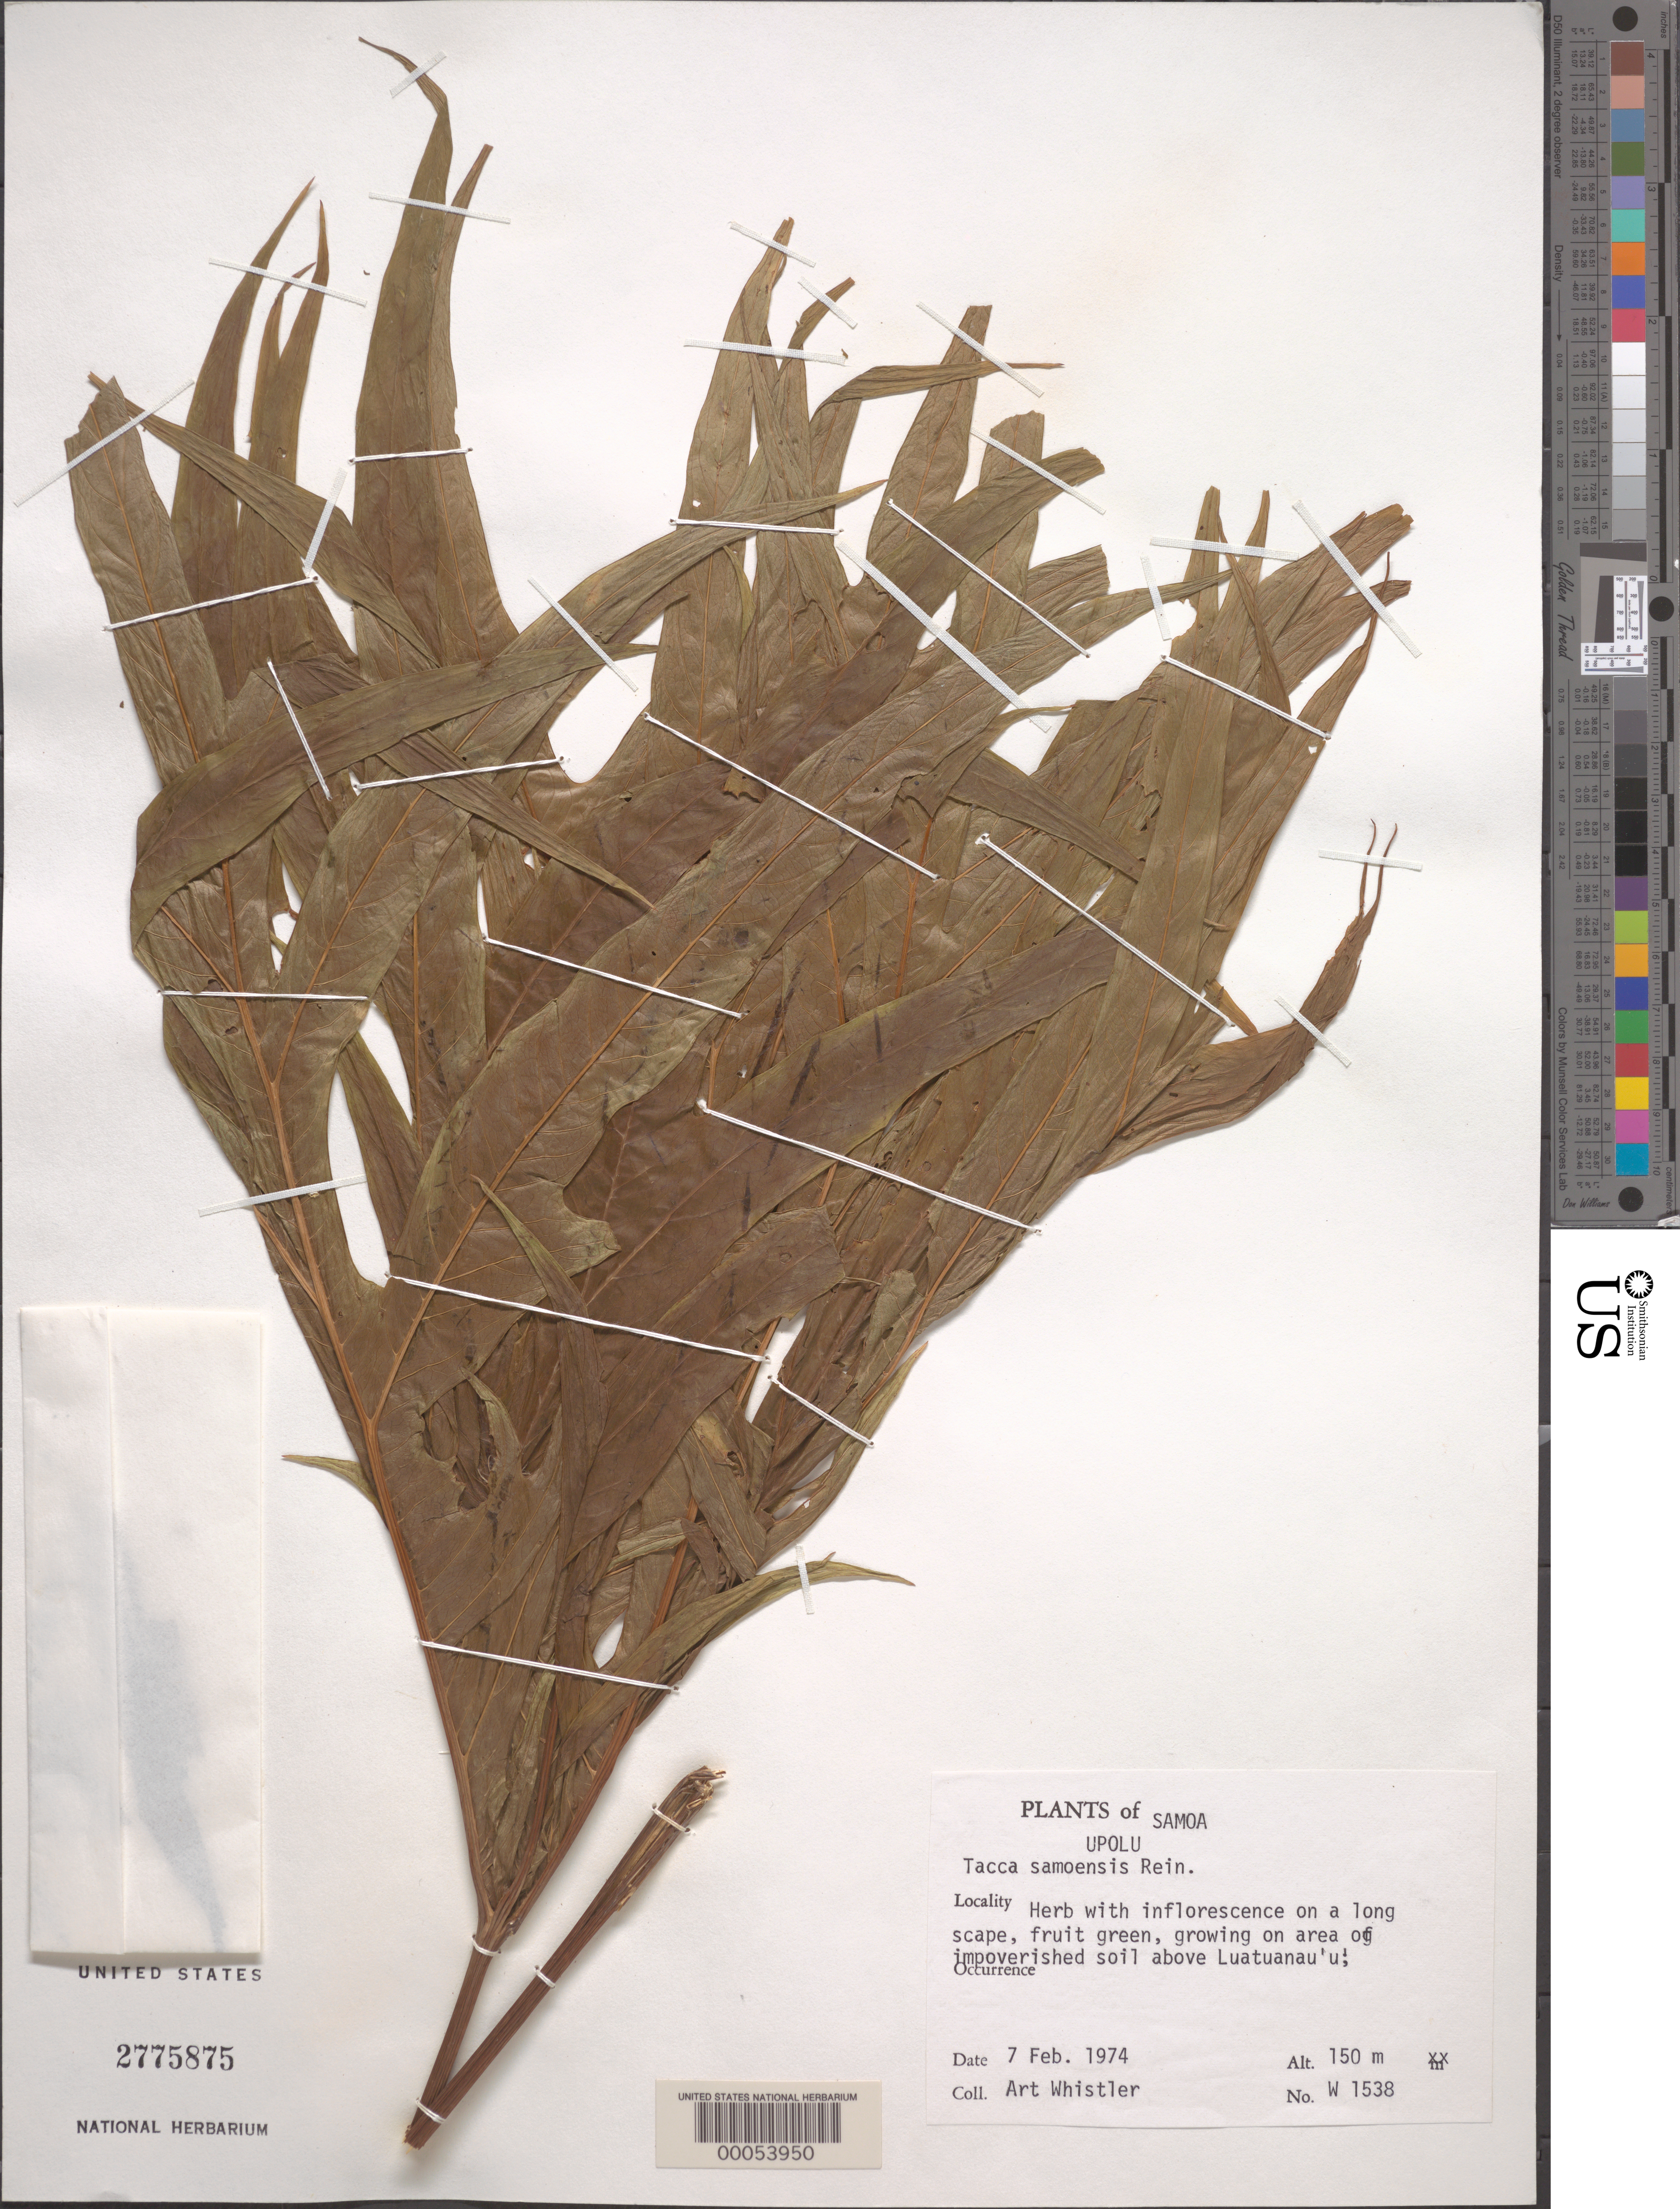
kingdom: Plantae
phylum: Tracheophyta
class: Liliopsida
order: Dioscoreales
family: Dioscoreaceae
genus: Tacca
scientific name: Tacca samoensis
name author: Reinecke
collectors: A. Whistler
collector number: W 1538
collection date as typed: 07 Feb 1974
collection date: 1974-02-07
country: Samoa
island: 'Upolu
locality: Above luatuanau'u'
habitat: Growing on area of impoverished soil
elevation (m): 150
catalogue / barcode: US 2775875